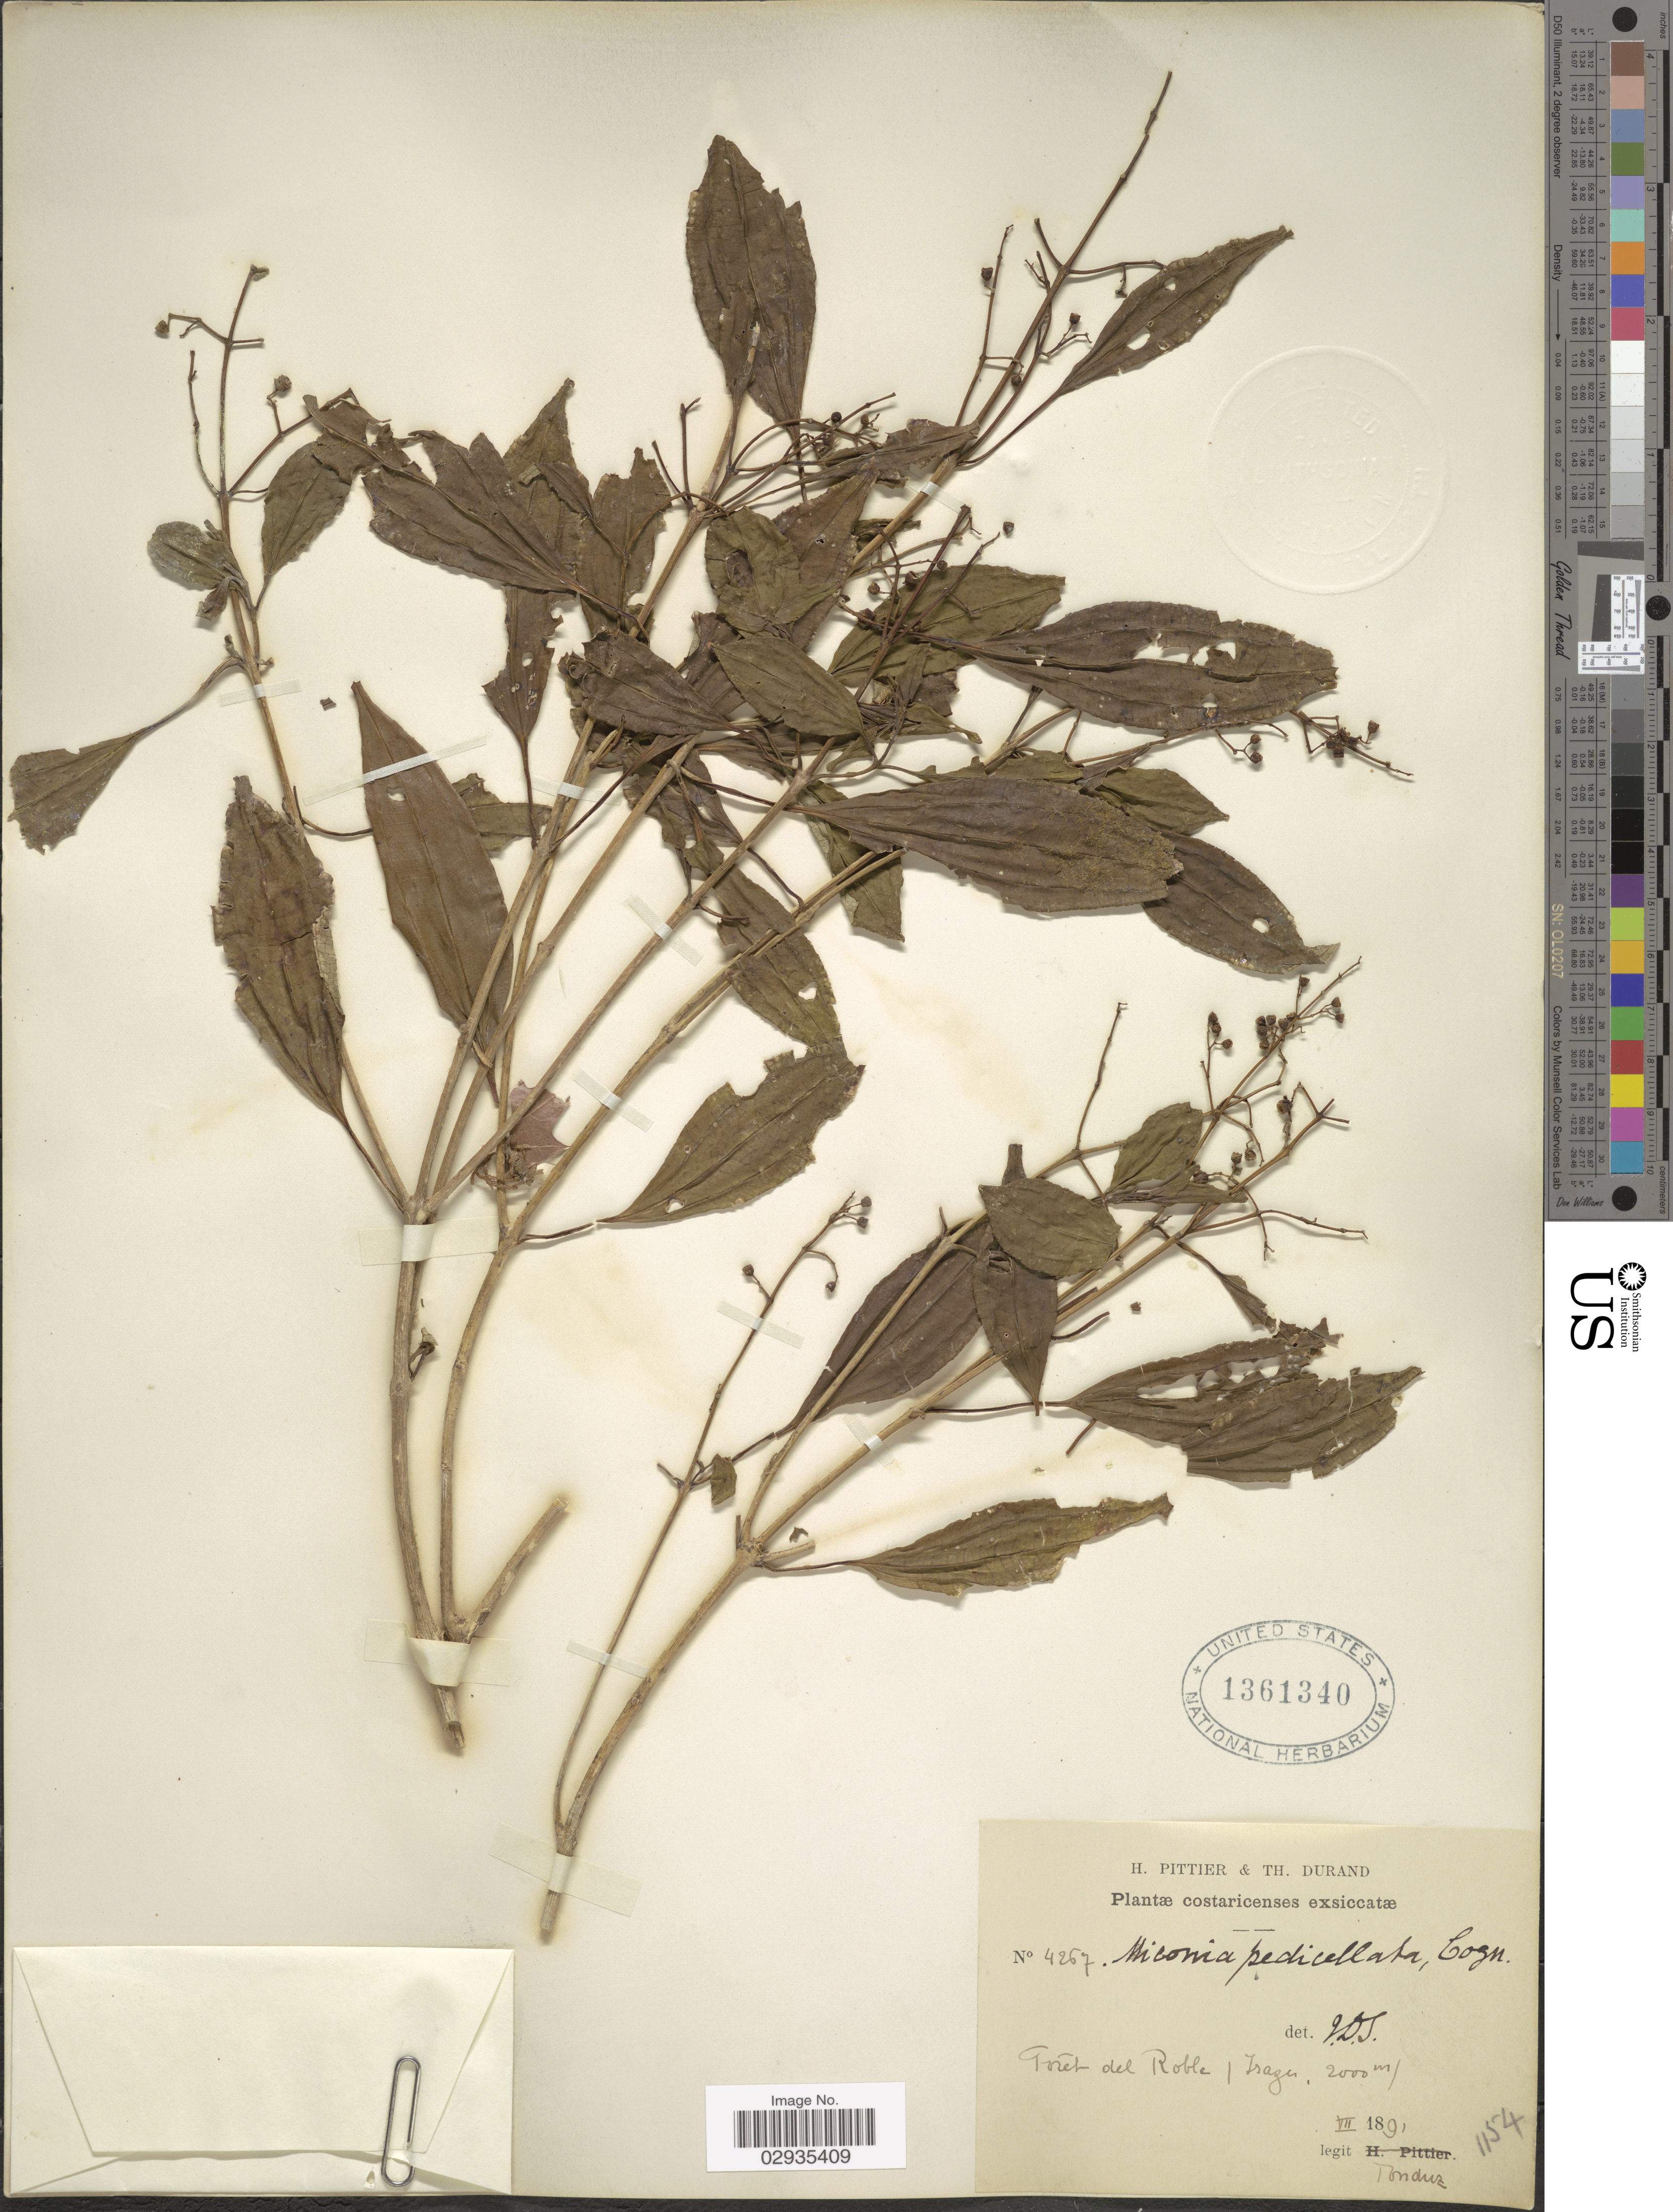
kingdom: Plantae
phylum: Tracheophyta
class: Magnoliopsida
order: Myrtales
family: Melastomataceae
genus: Miconia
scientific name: Miconia pedicellata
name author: Cogn.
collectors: Tonduz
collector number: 4267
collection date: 1891-07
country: Costa Rica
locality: Forêt del Roble, Irazer.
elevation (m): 2000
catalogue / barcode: US 1361340